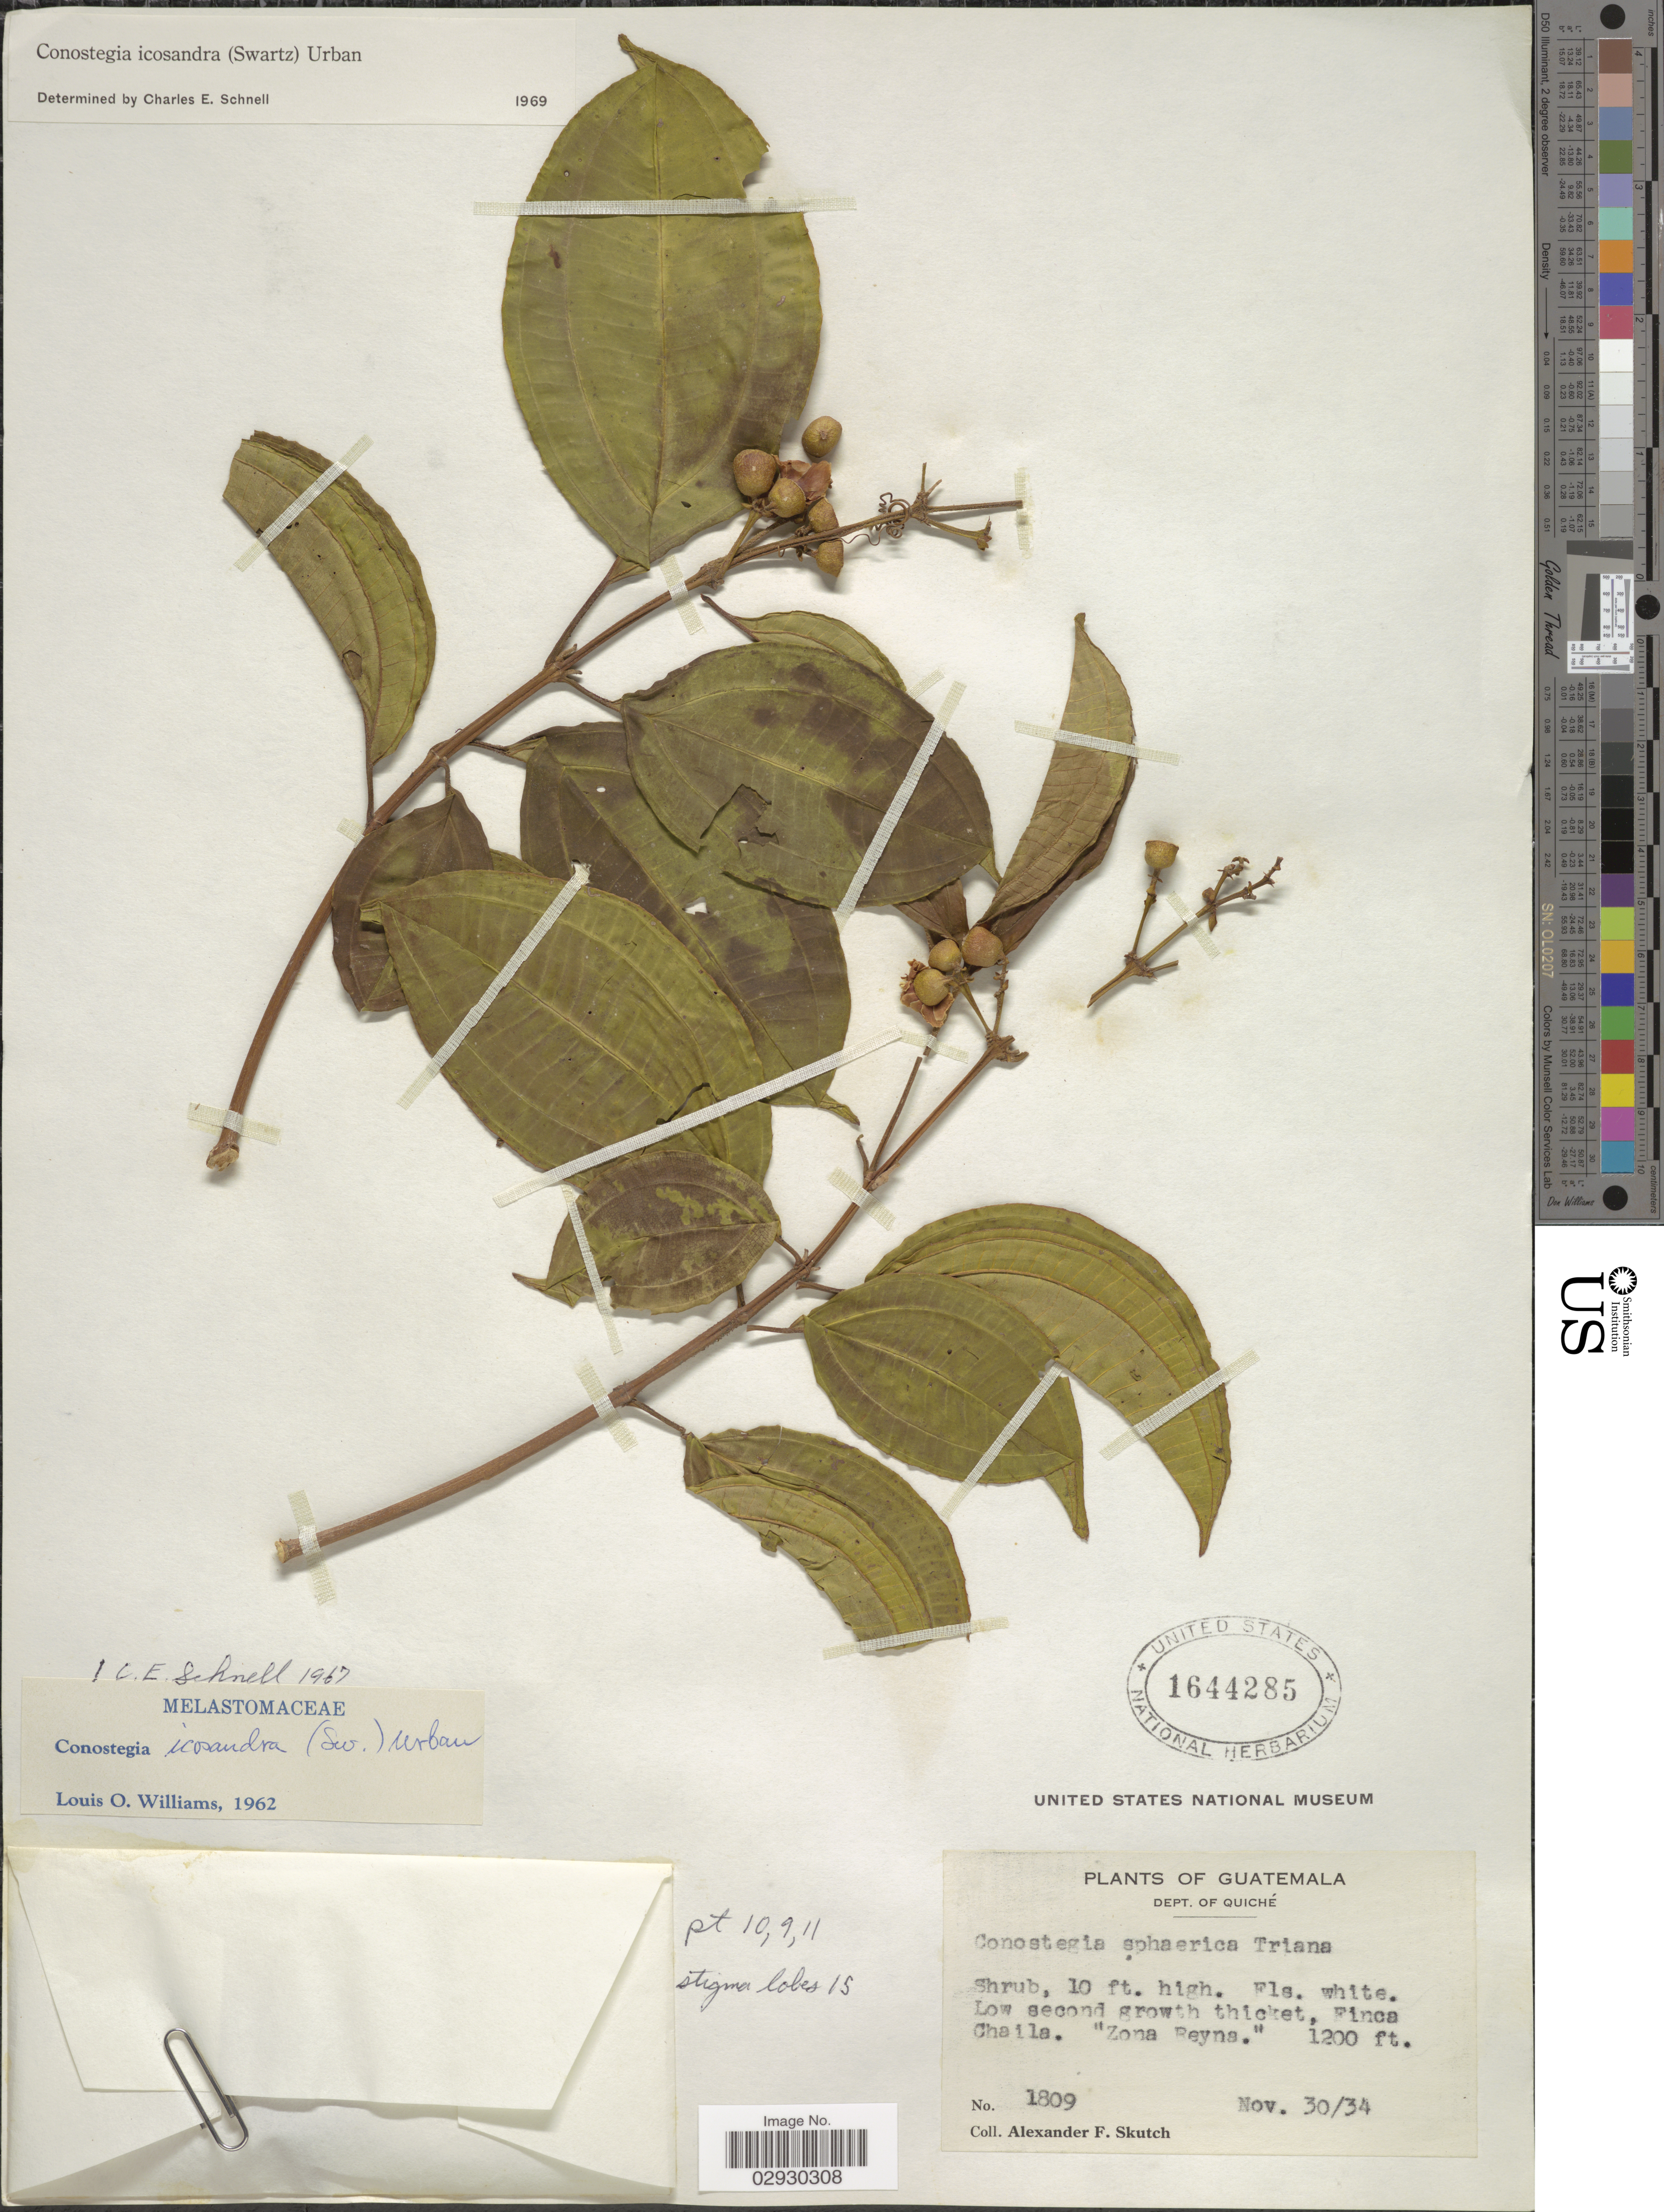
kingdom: Plantae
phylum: Tracheophyta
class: Magnoliopsida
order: Myrtales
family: Melastomataceae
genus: Conostegia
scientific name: Conostegia icosandra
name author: (Sw.) Urb.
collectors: A. F. Skutch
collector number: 1809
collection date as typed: Transcribed d/m/y: 30/11/34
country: Guatemala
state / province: El Quiché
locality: Dept. of Quiché. Finca Chaila. "Zona Reyna".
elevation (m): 366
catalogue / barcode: US 1644285